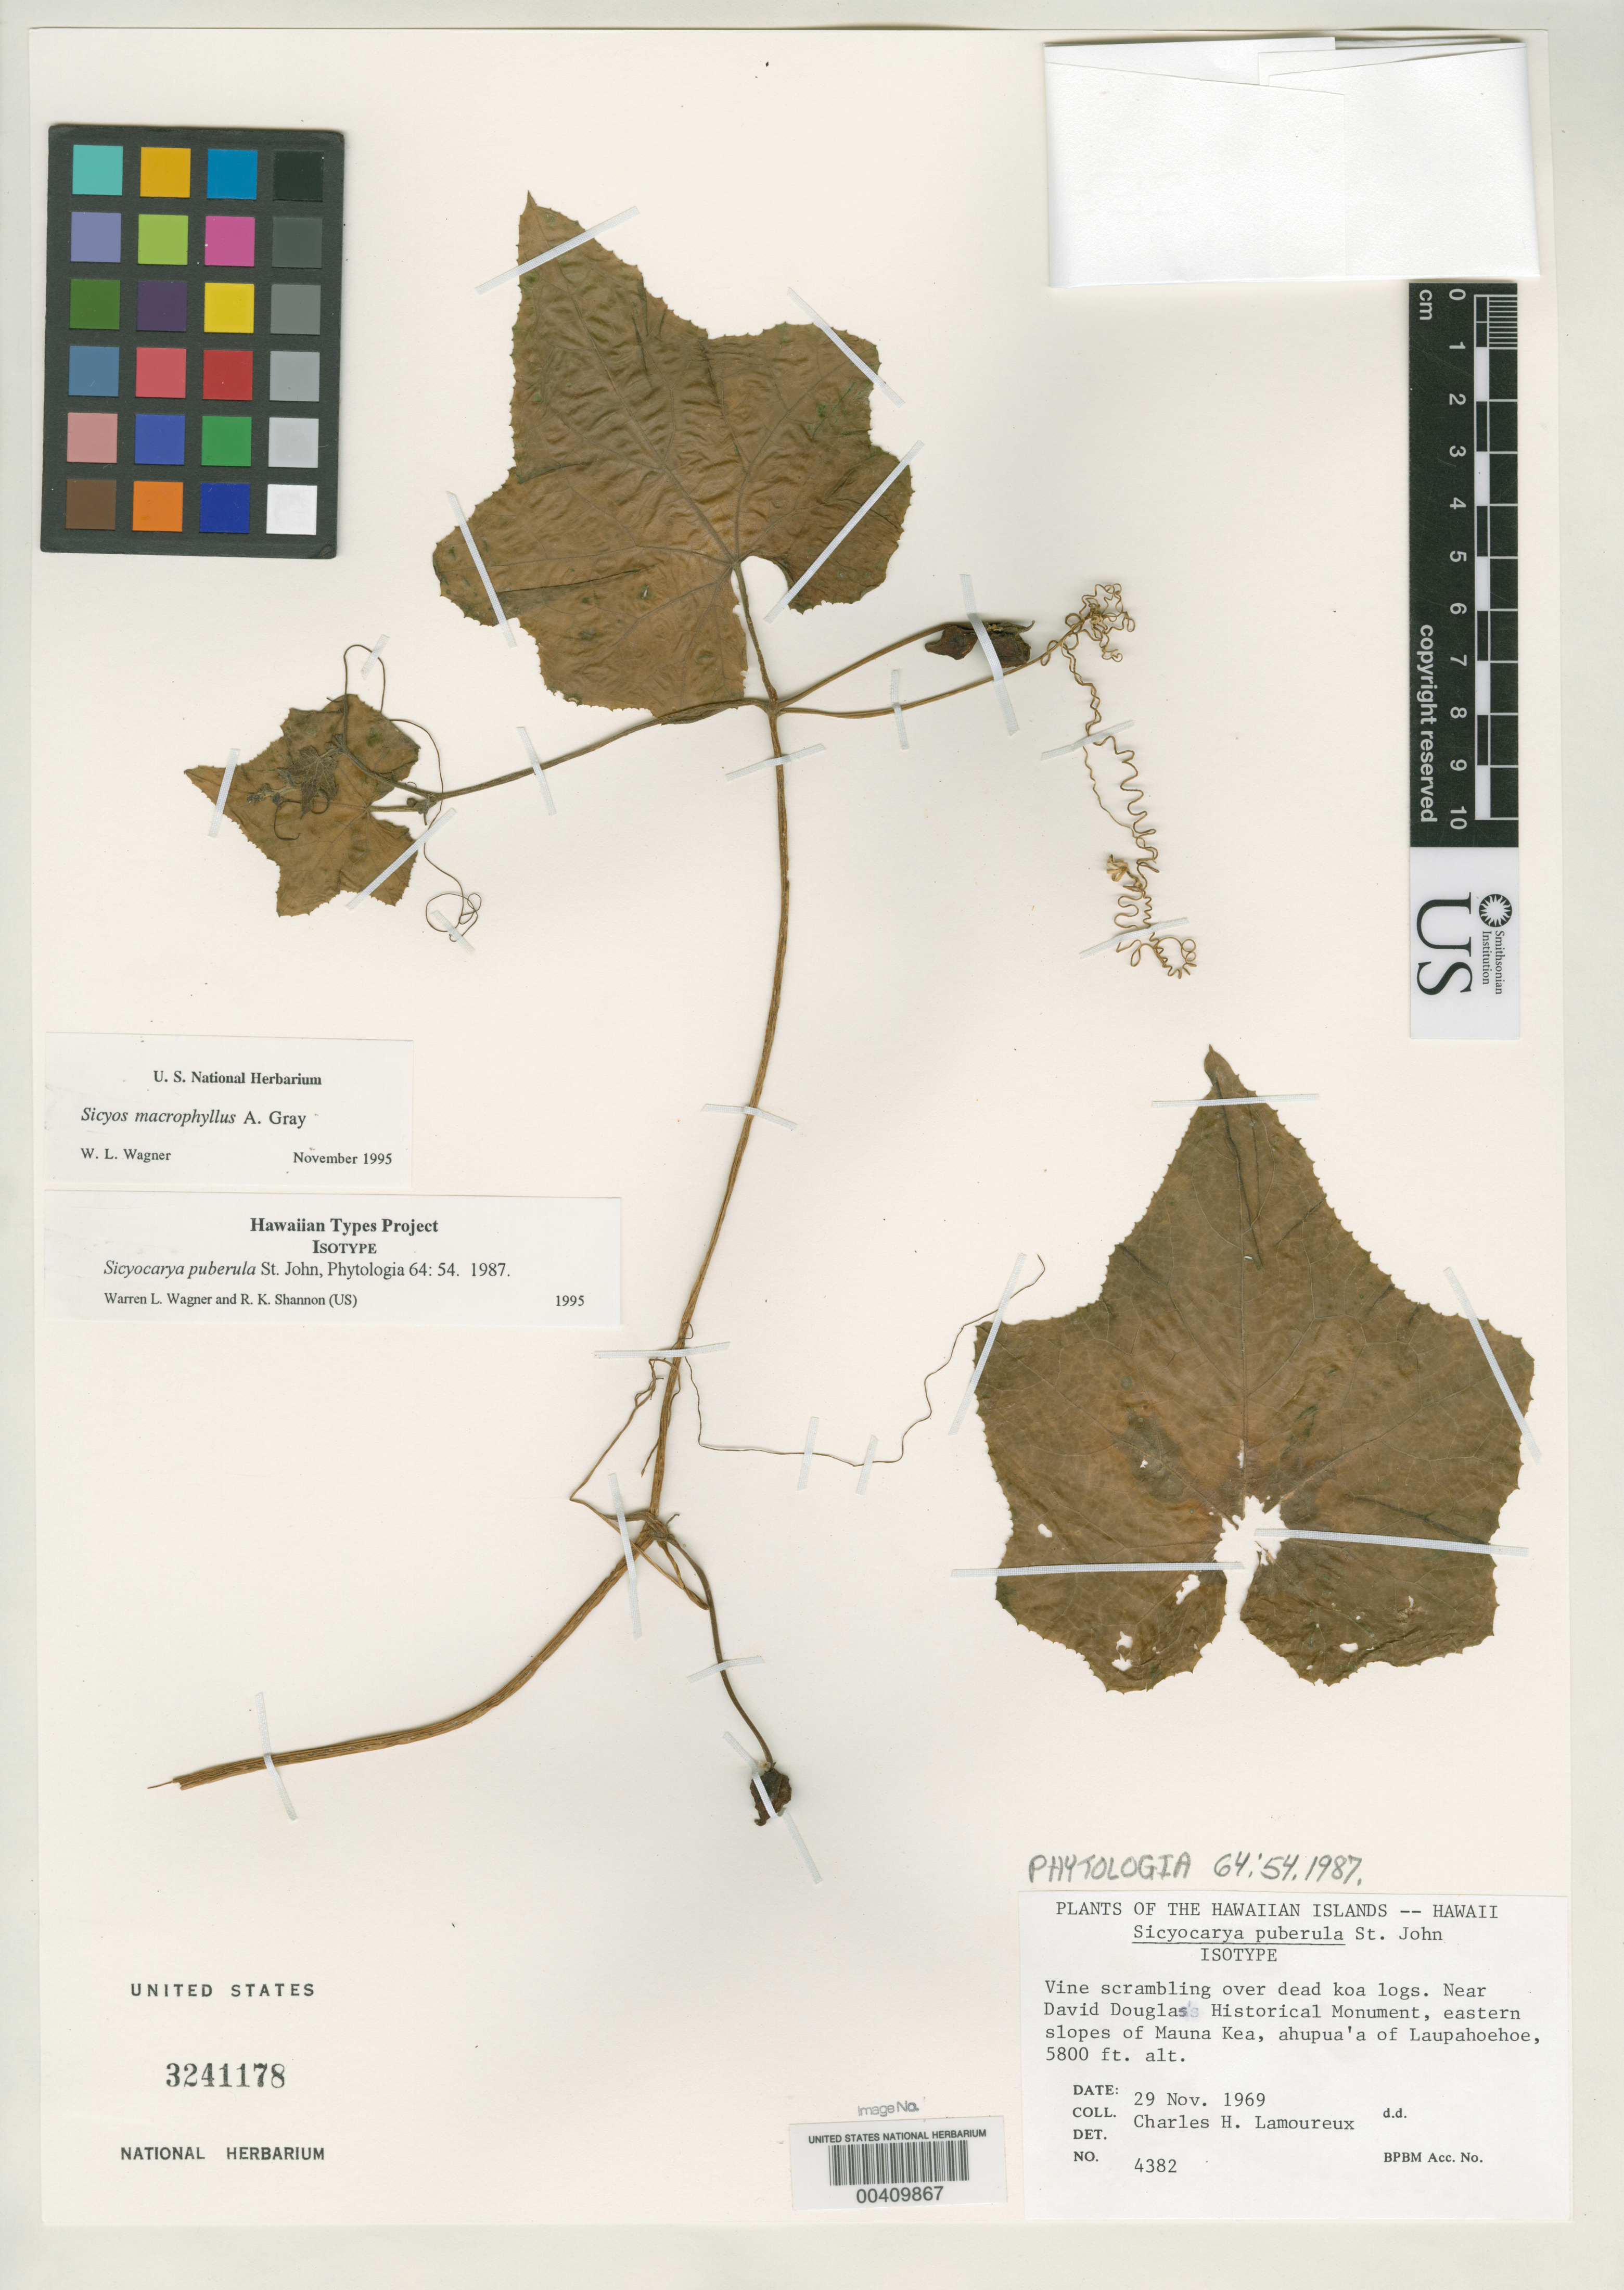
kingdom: Plantae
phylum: Tracheophyta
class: Magnoliopsida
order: Cucurbitales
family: Cucurbitaceae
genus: Sicyocarya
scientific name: Sicyocarya puberula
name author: H. St. John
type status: Isotype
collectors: C. H. Lamoureux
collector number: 4382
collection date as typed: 29 Nov 1969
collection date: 1969-11-29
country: United States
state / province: Hawaii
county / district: Hawaii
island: Hawaii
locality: Near David Douglas Historical Moument, eastern slopes of Mauna Kea, Ahupua'a of Laupahoehoe.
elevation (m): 1768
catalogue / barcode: US 3241178